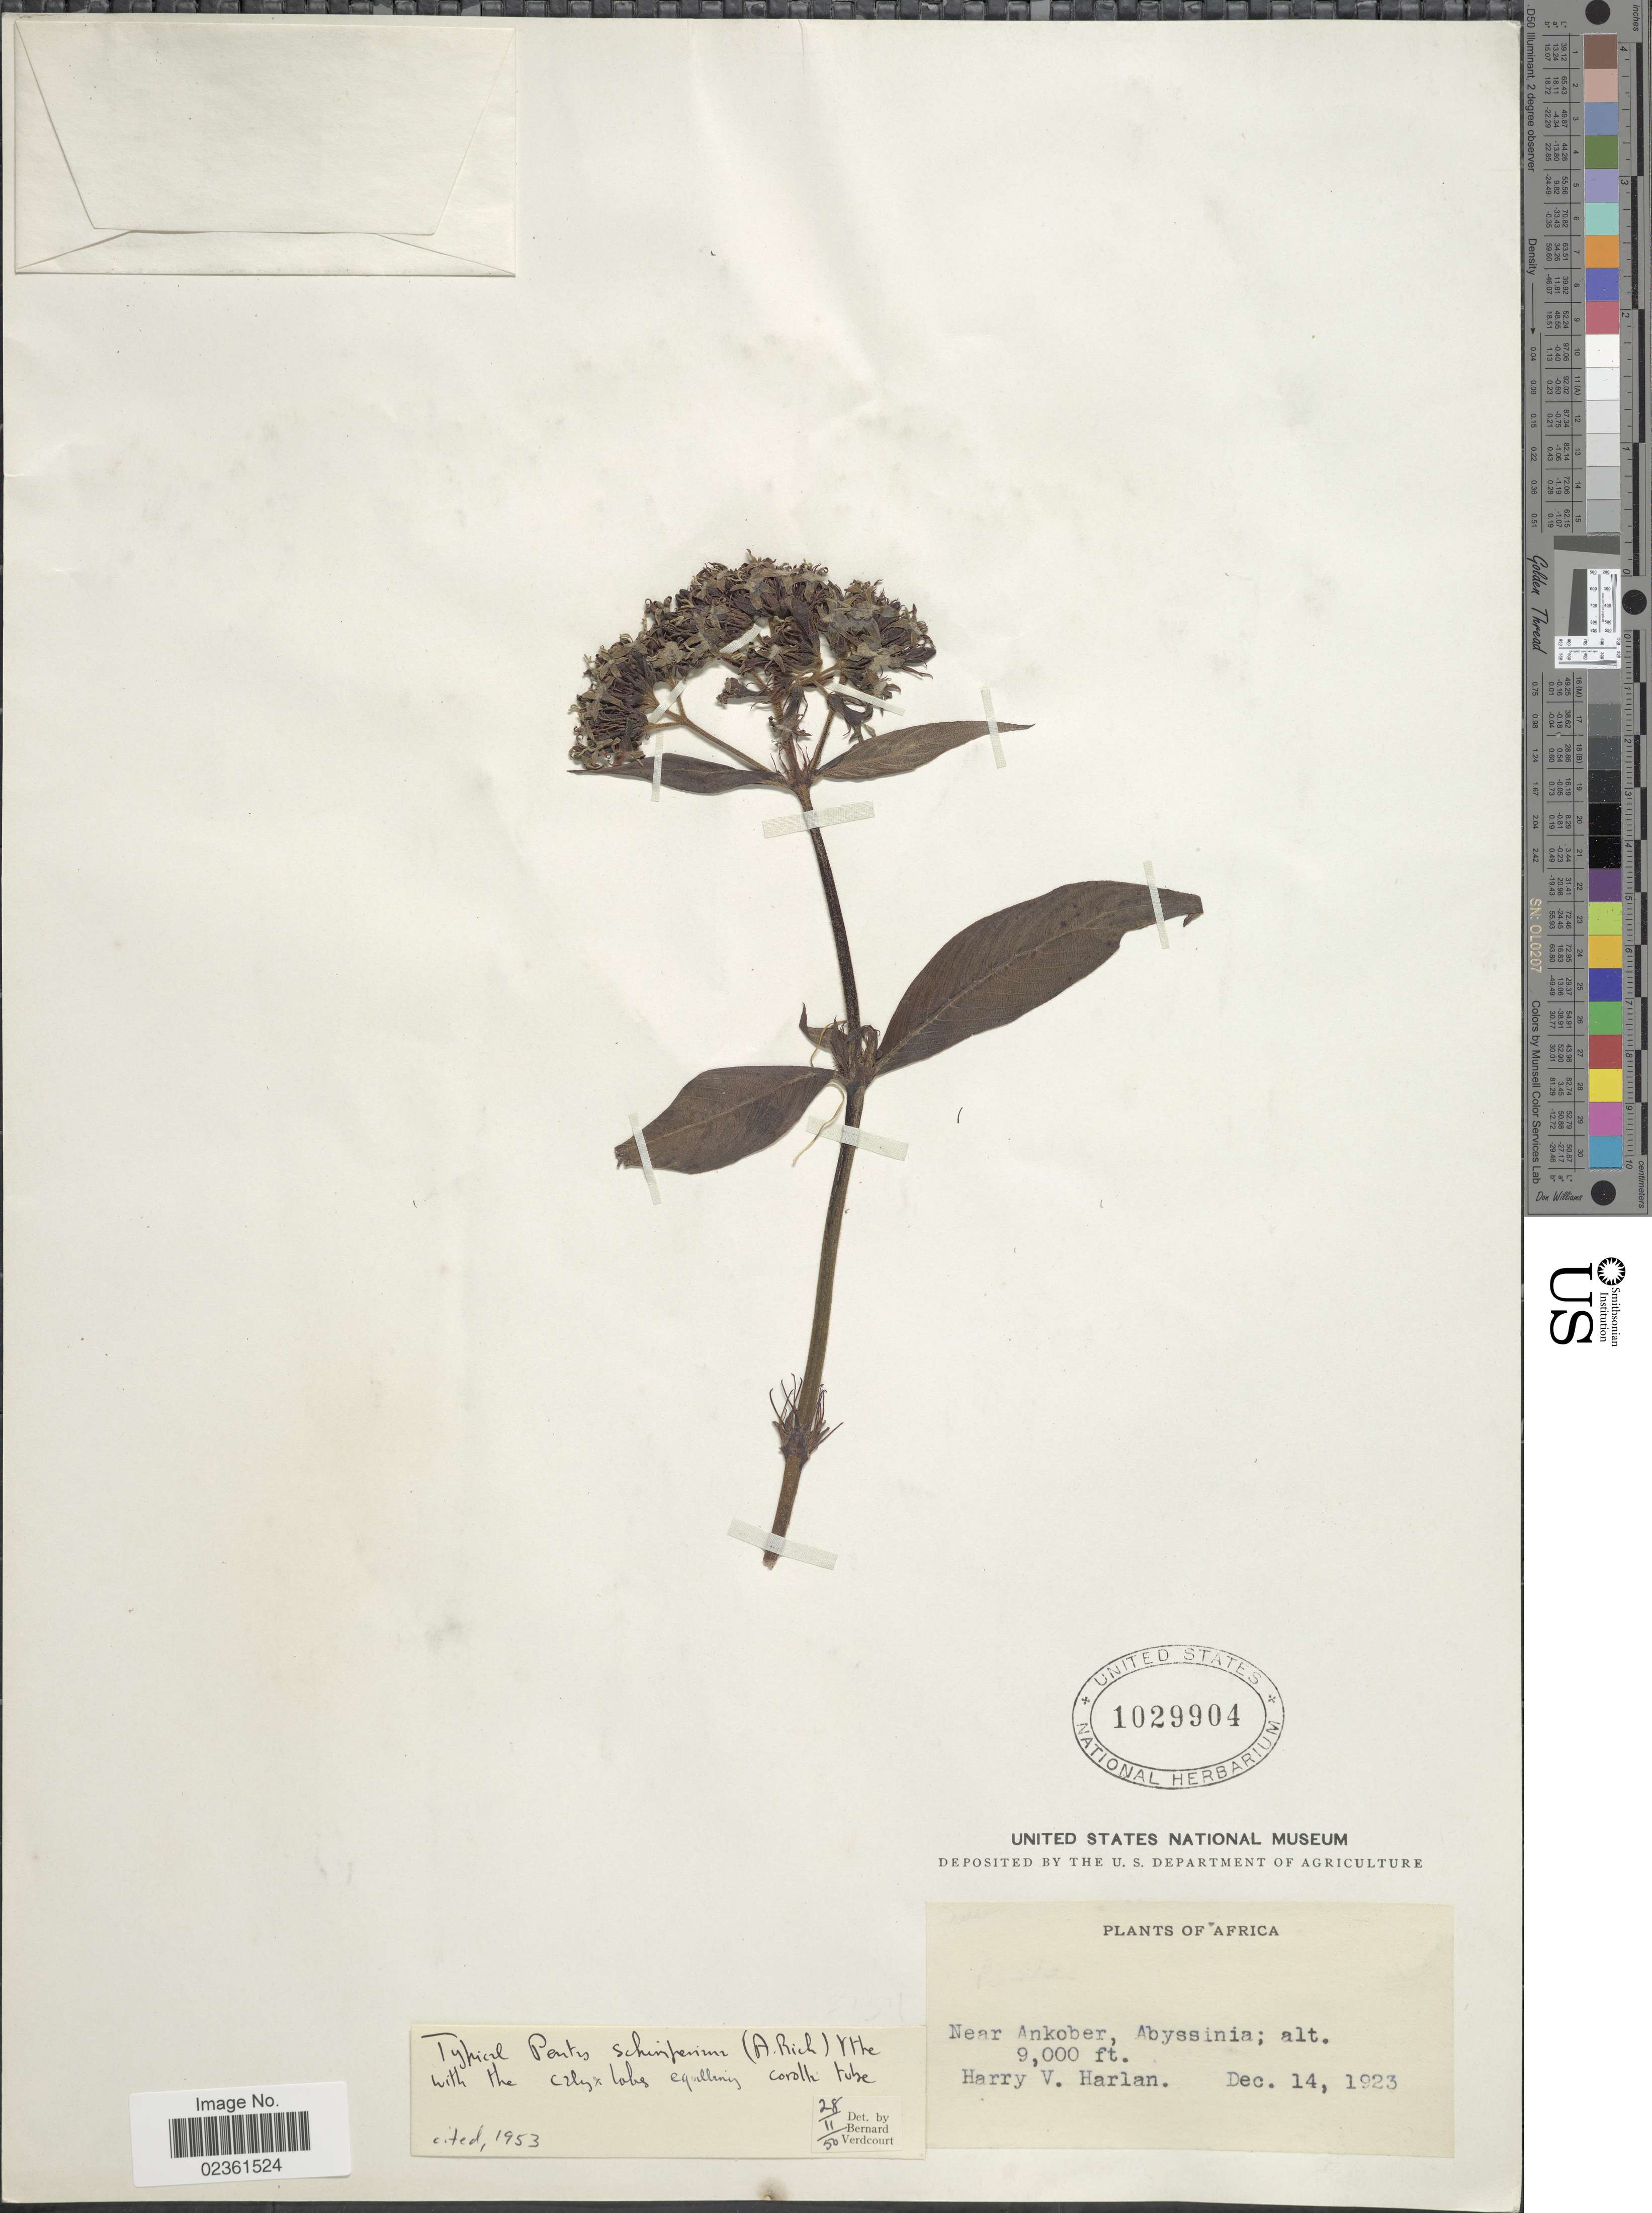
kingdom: Plantae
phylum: Tracheophyta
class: Magnoliopsida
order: Gentianales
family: Rubiaceae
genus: Pentas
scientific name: Pentas schimperiana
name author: Vatke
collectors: H. Harlan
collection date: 1923-12-14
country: Eritrea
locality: Near Ankober, Abyssinia.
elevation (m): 2743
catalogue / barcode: US 1029904